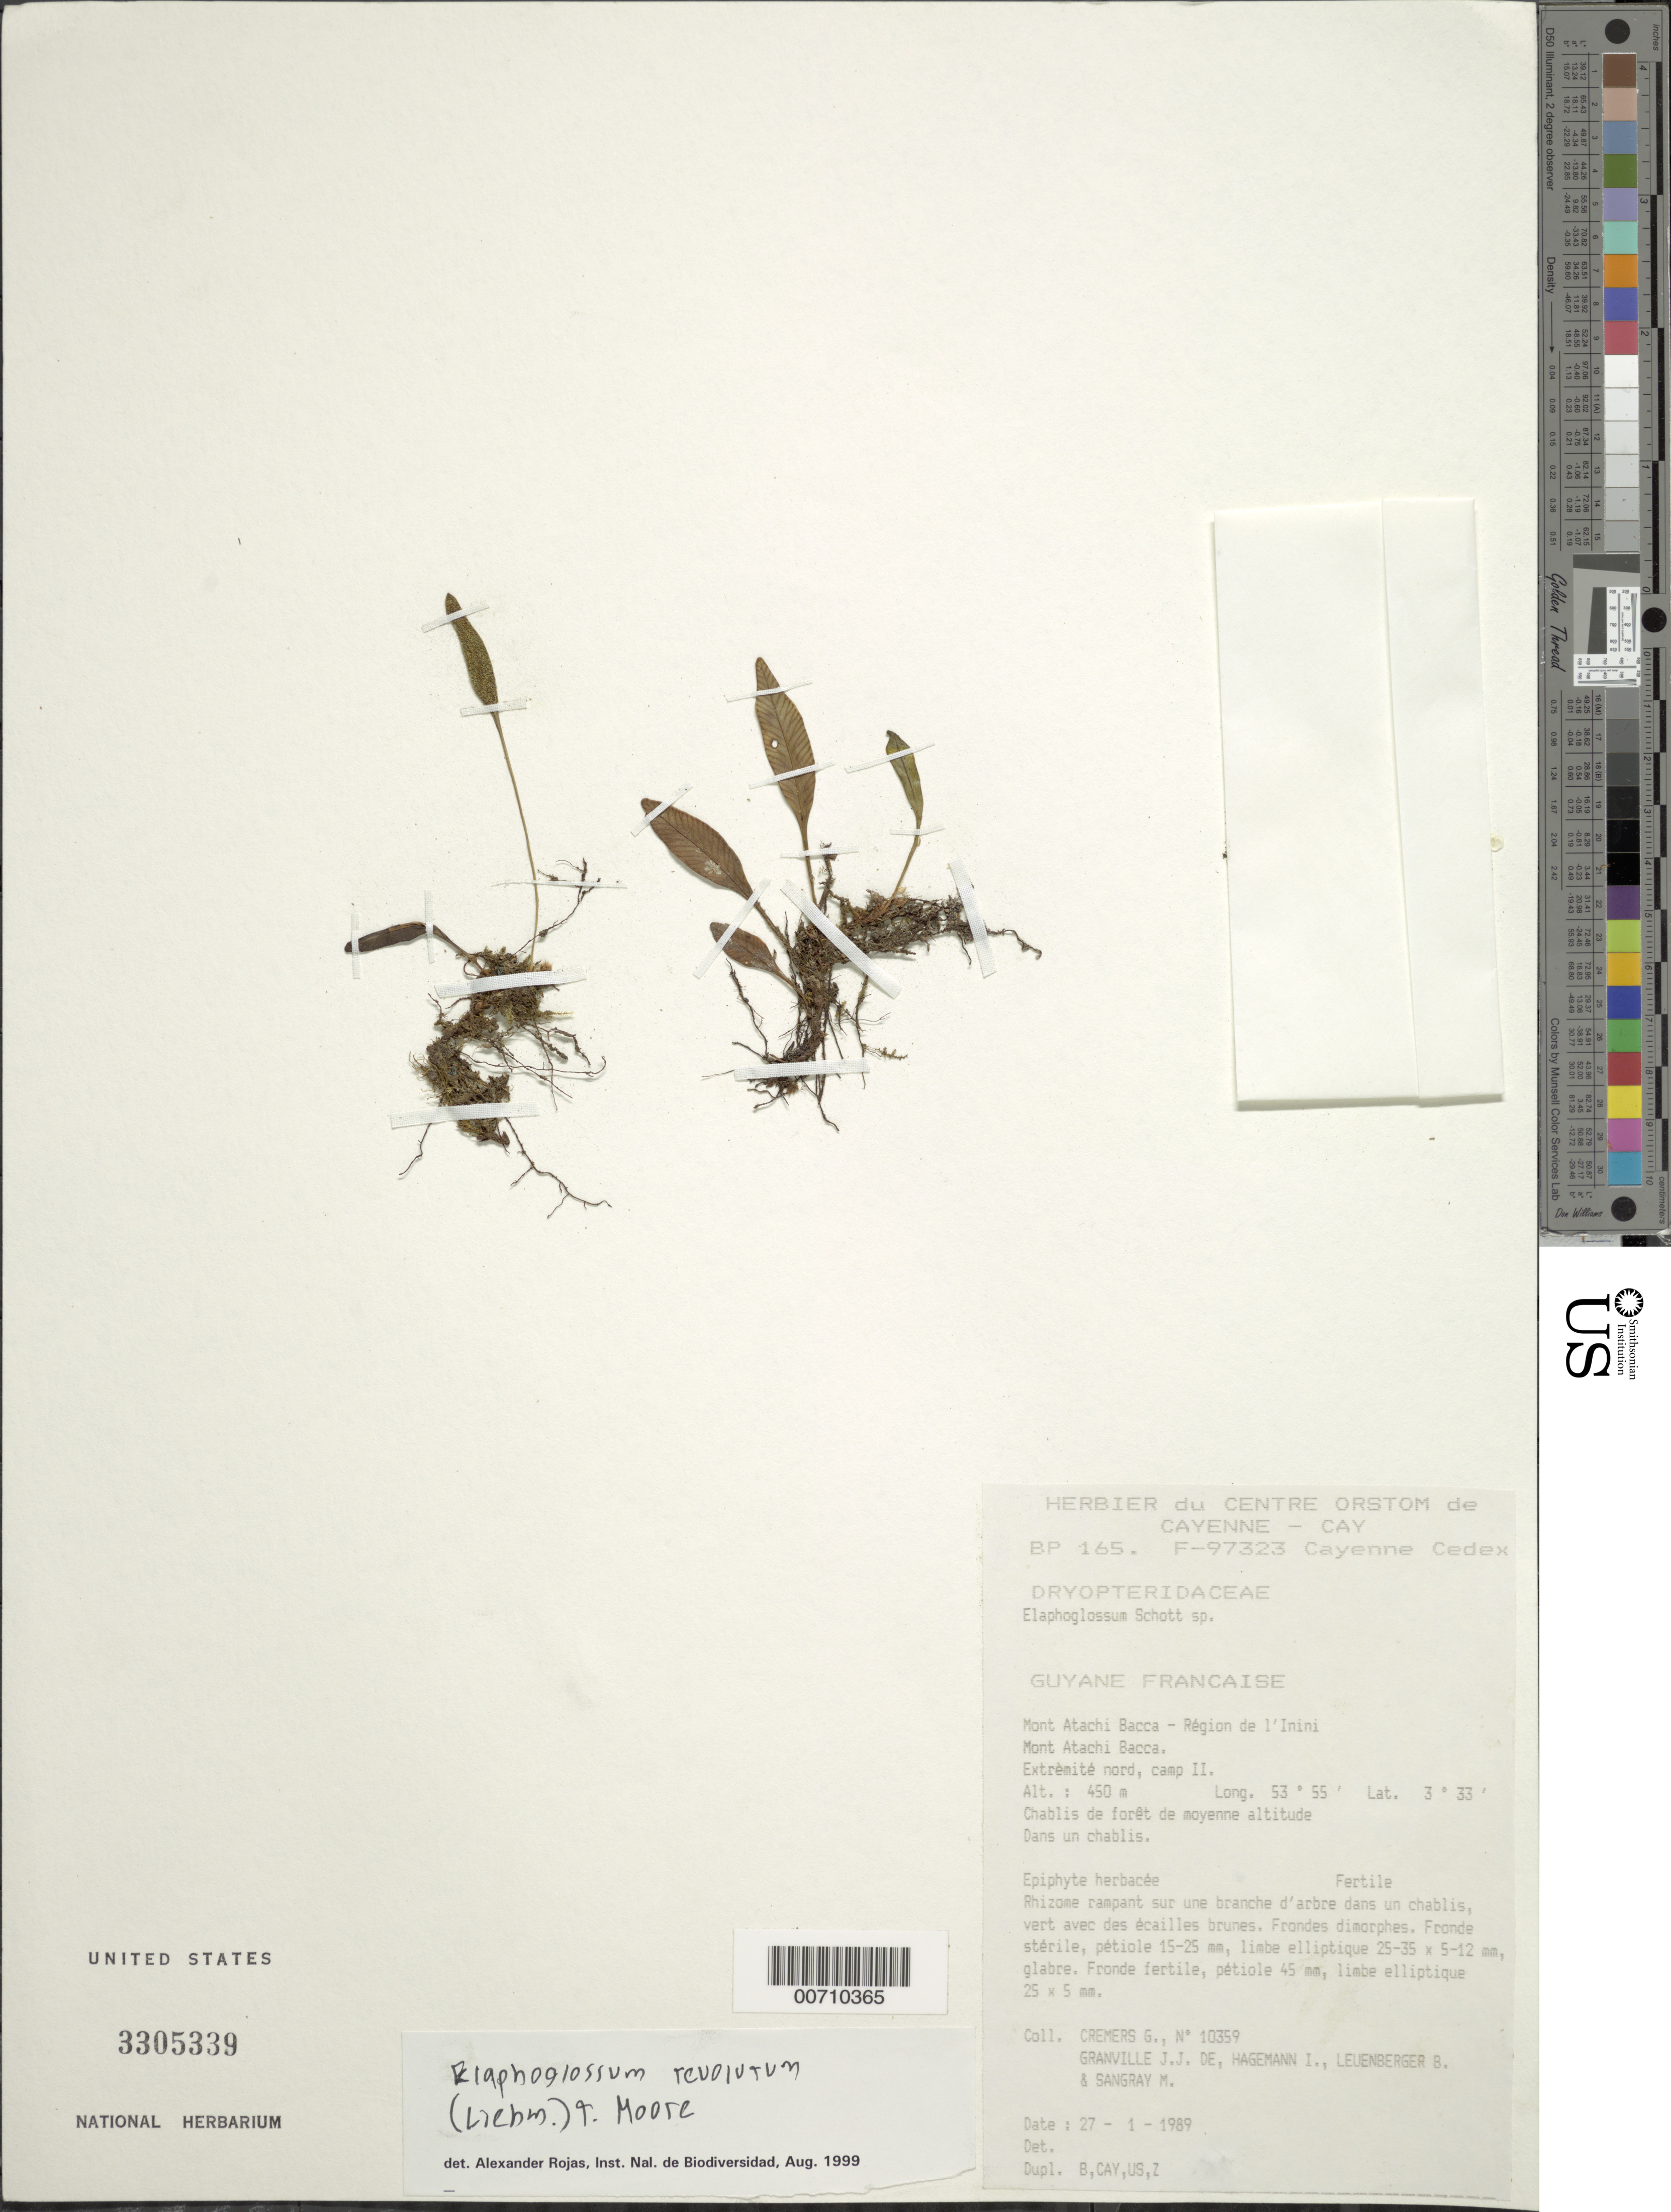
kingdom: Plantae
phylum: Tracheophyta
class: Polypodiopsida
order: Polypodiales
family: Dryopteridaceae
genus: Elaphoglossum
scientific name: Elaphoglossum revolutum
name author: (Liebm.) T. Moore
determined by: Rojas, A.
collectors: G. Cremers et al.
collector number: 10359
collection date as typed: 27-Jan-89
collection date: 1989-01-27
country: French Guiana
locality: Mont Atachi Bacca, région de l'Inini, extrèmité nord, camp II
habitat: Chablis de forêt de moyenne altitude. Sur une branche d'arbre dans un chablis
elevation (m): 450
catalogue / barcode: US 3305339